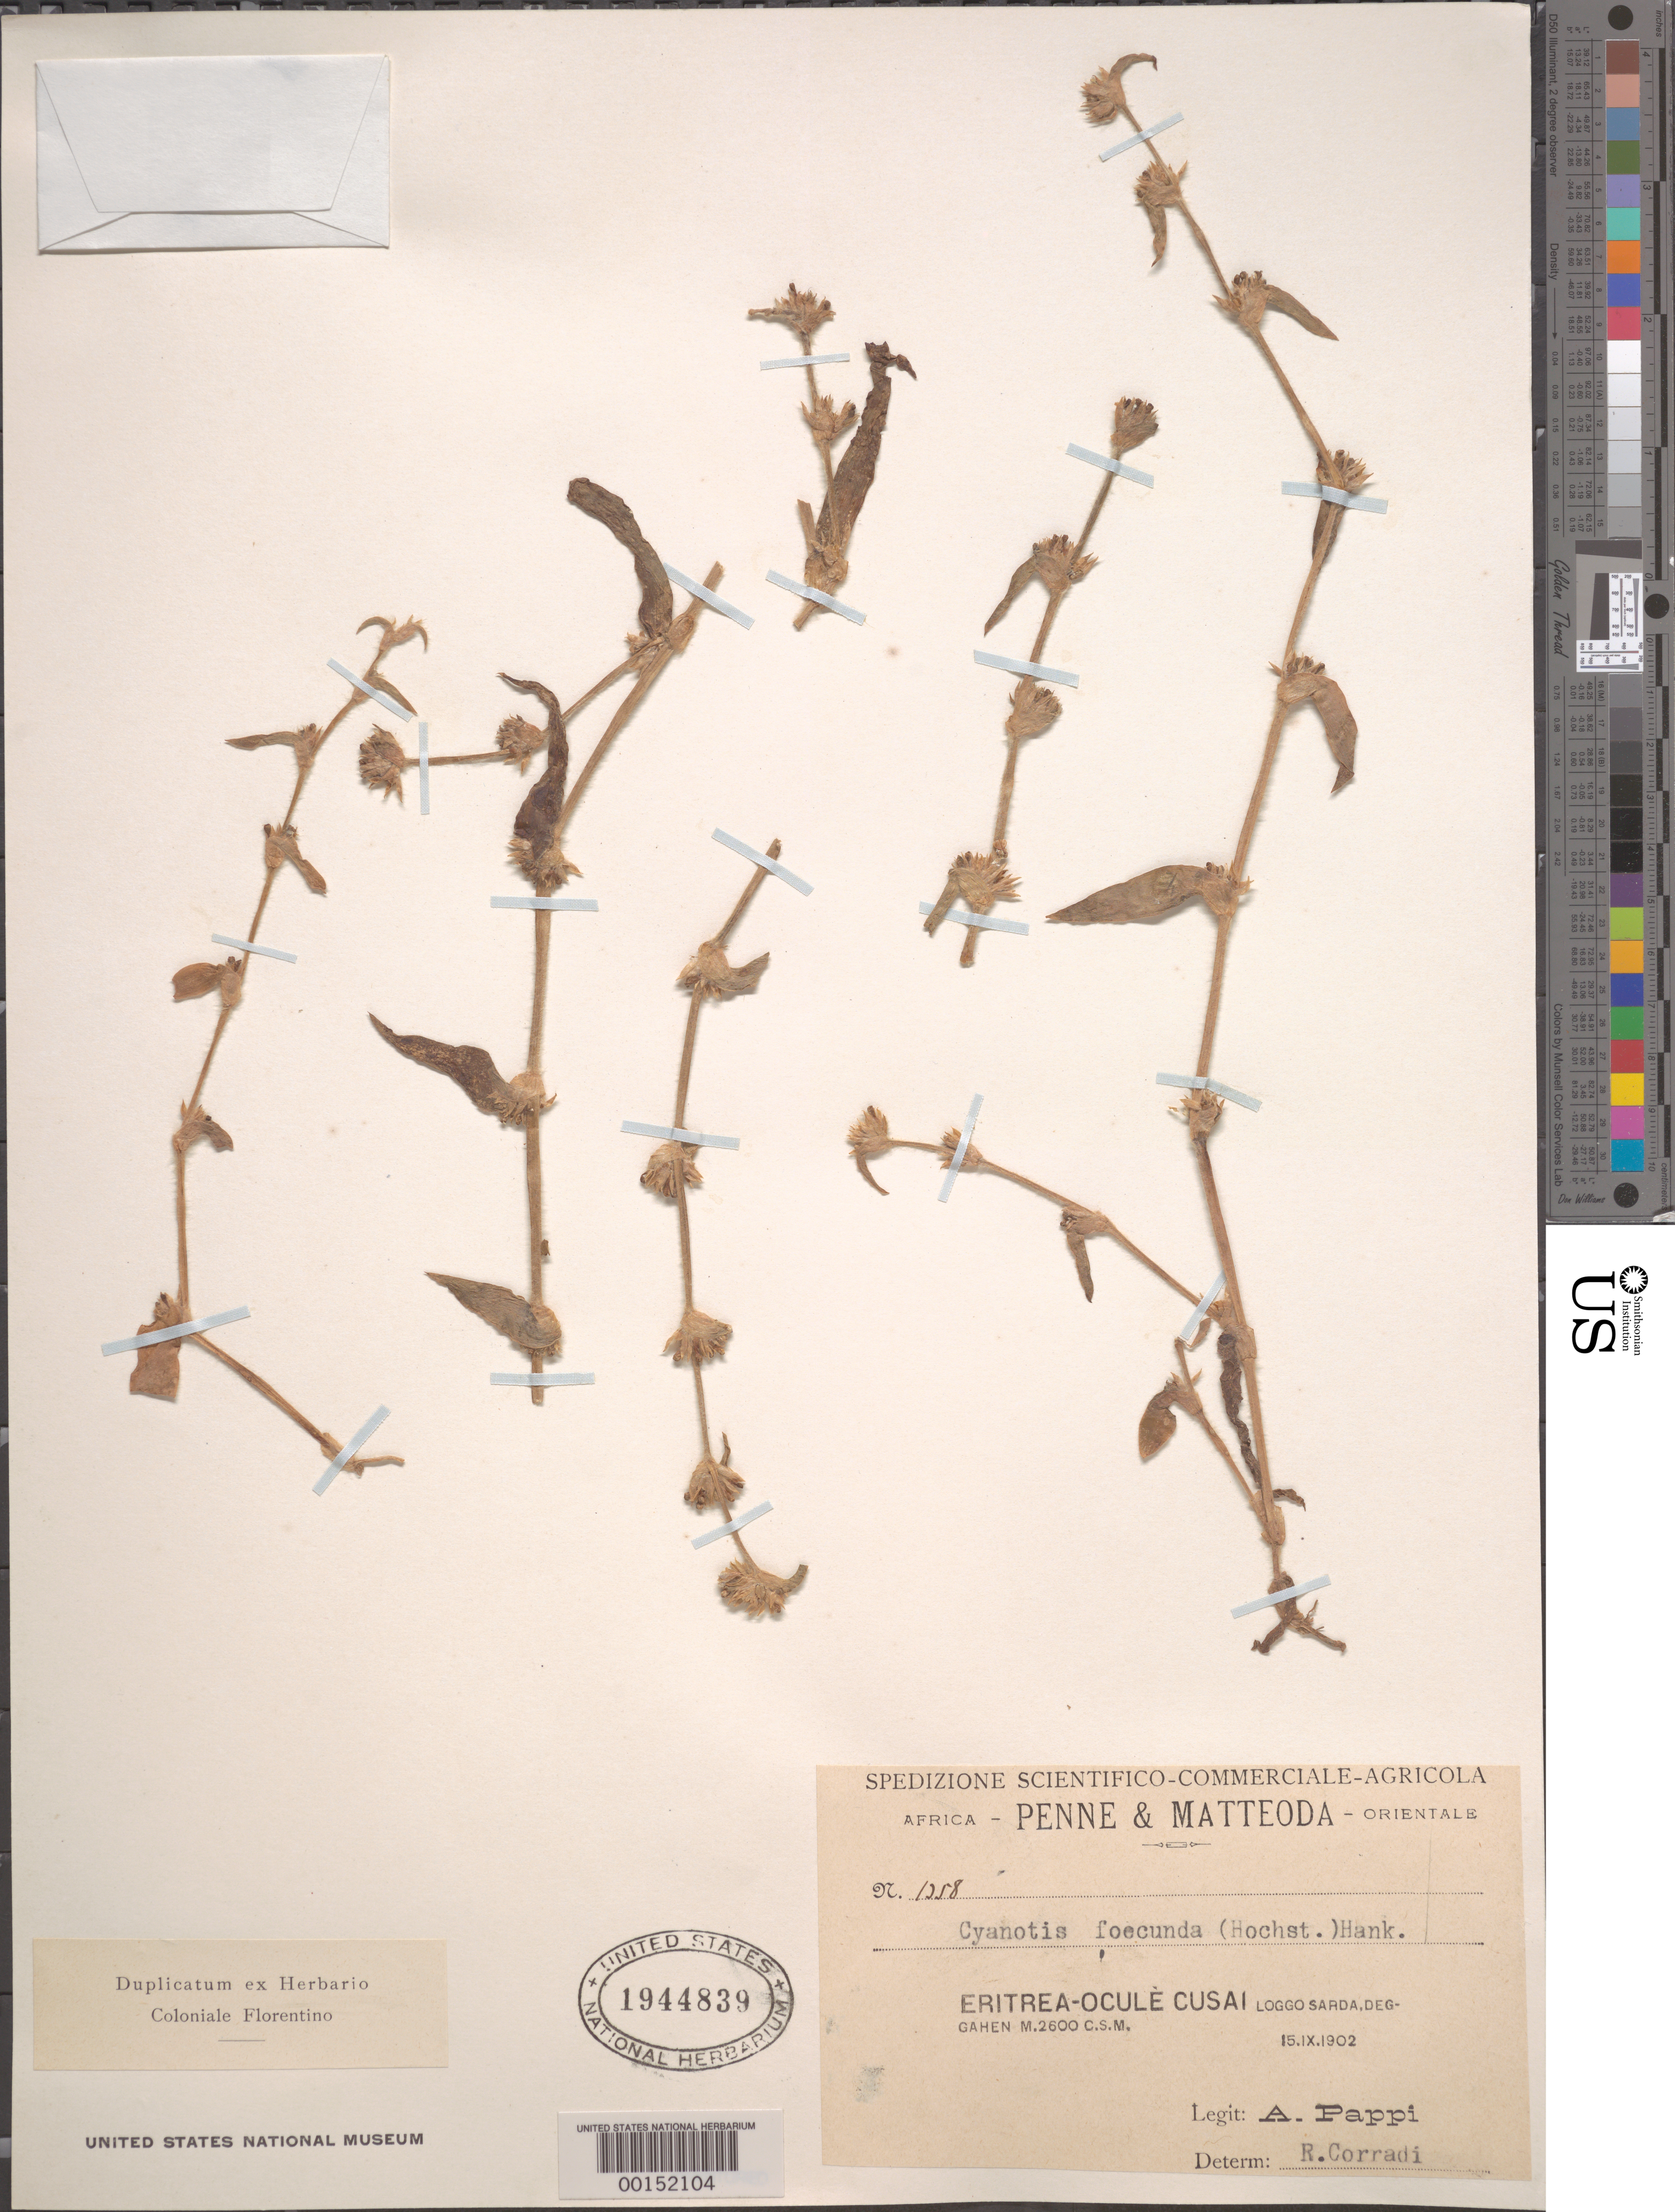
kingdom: Plantae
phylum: Tracheophyta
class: Liliopsida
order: Commelinales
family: Commelinaceae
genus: Cyanotis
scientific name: Cyanotis foecunda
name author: DC. ex Hassk.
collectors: A. Pappi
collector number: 1258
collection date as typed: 15 Sep 1902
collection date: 1902-09-15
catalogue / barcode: US 1944839